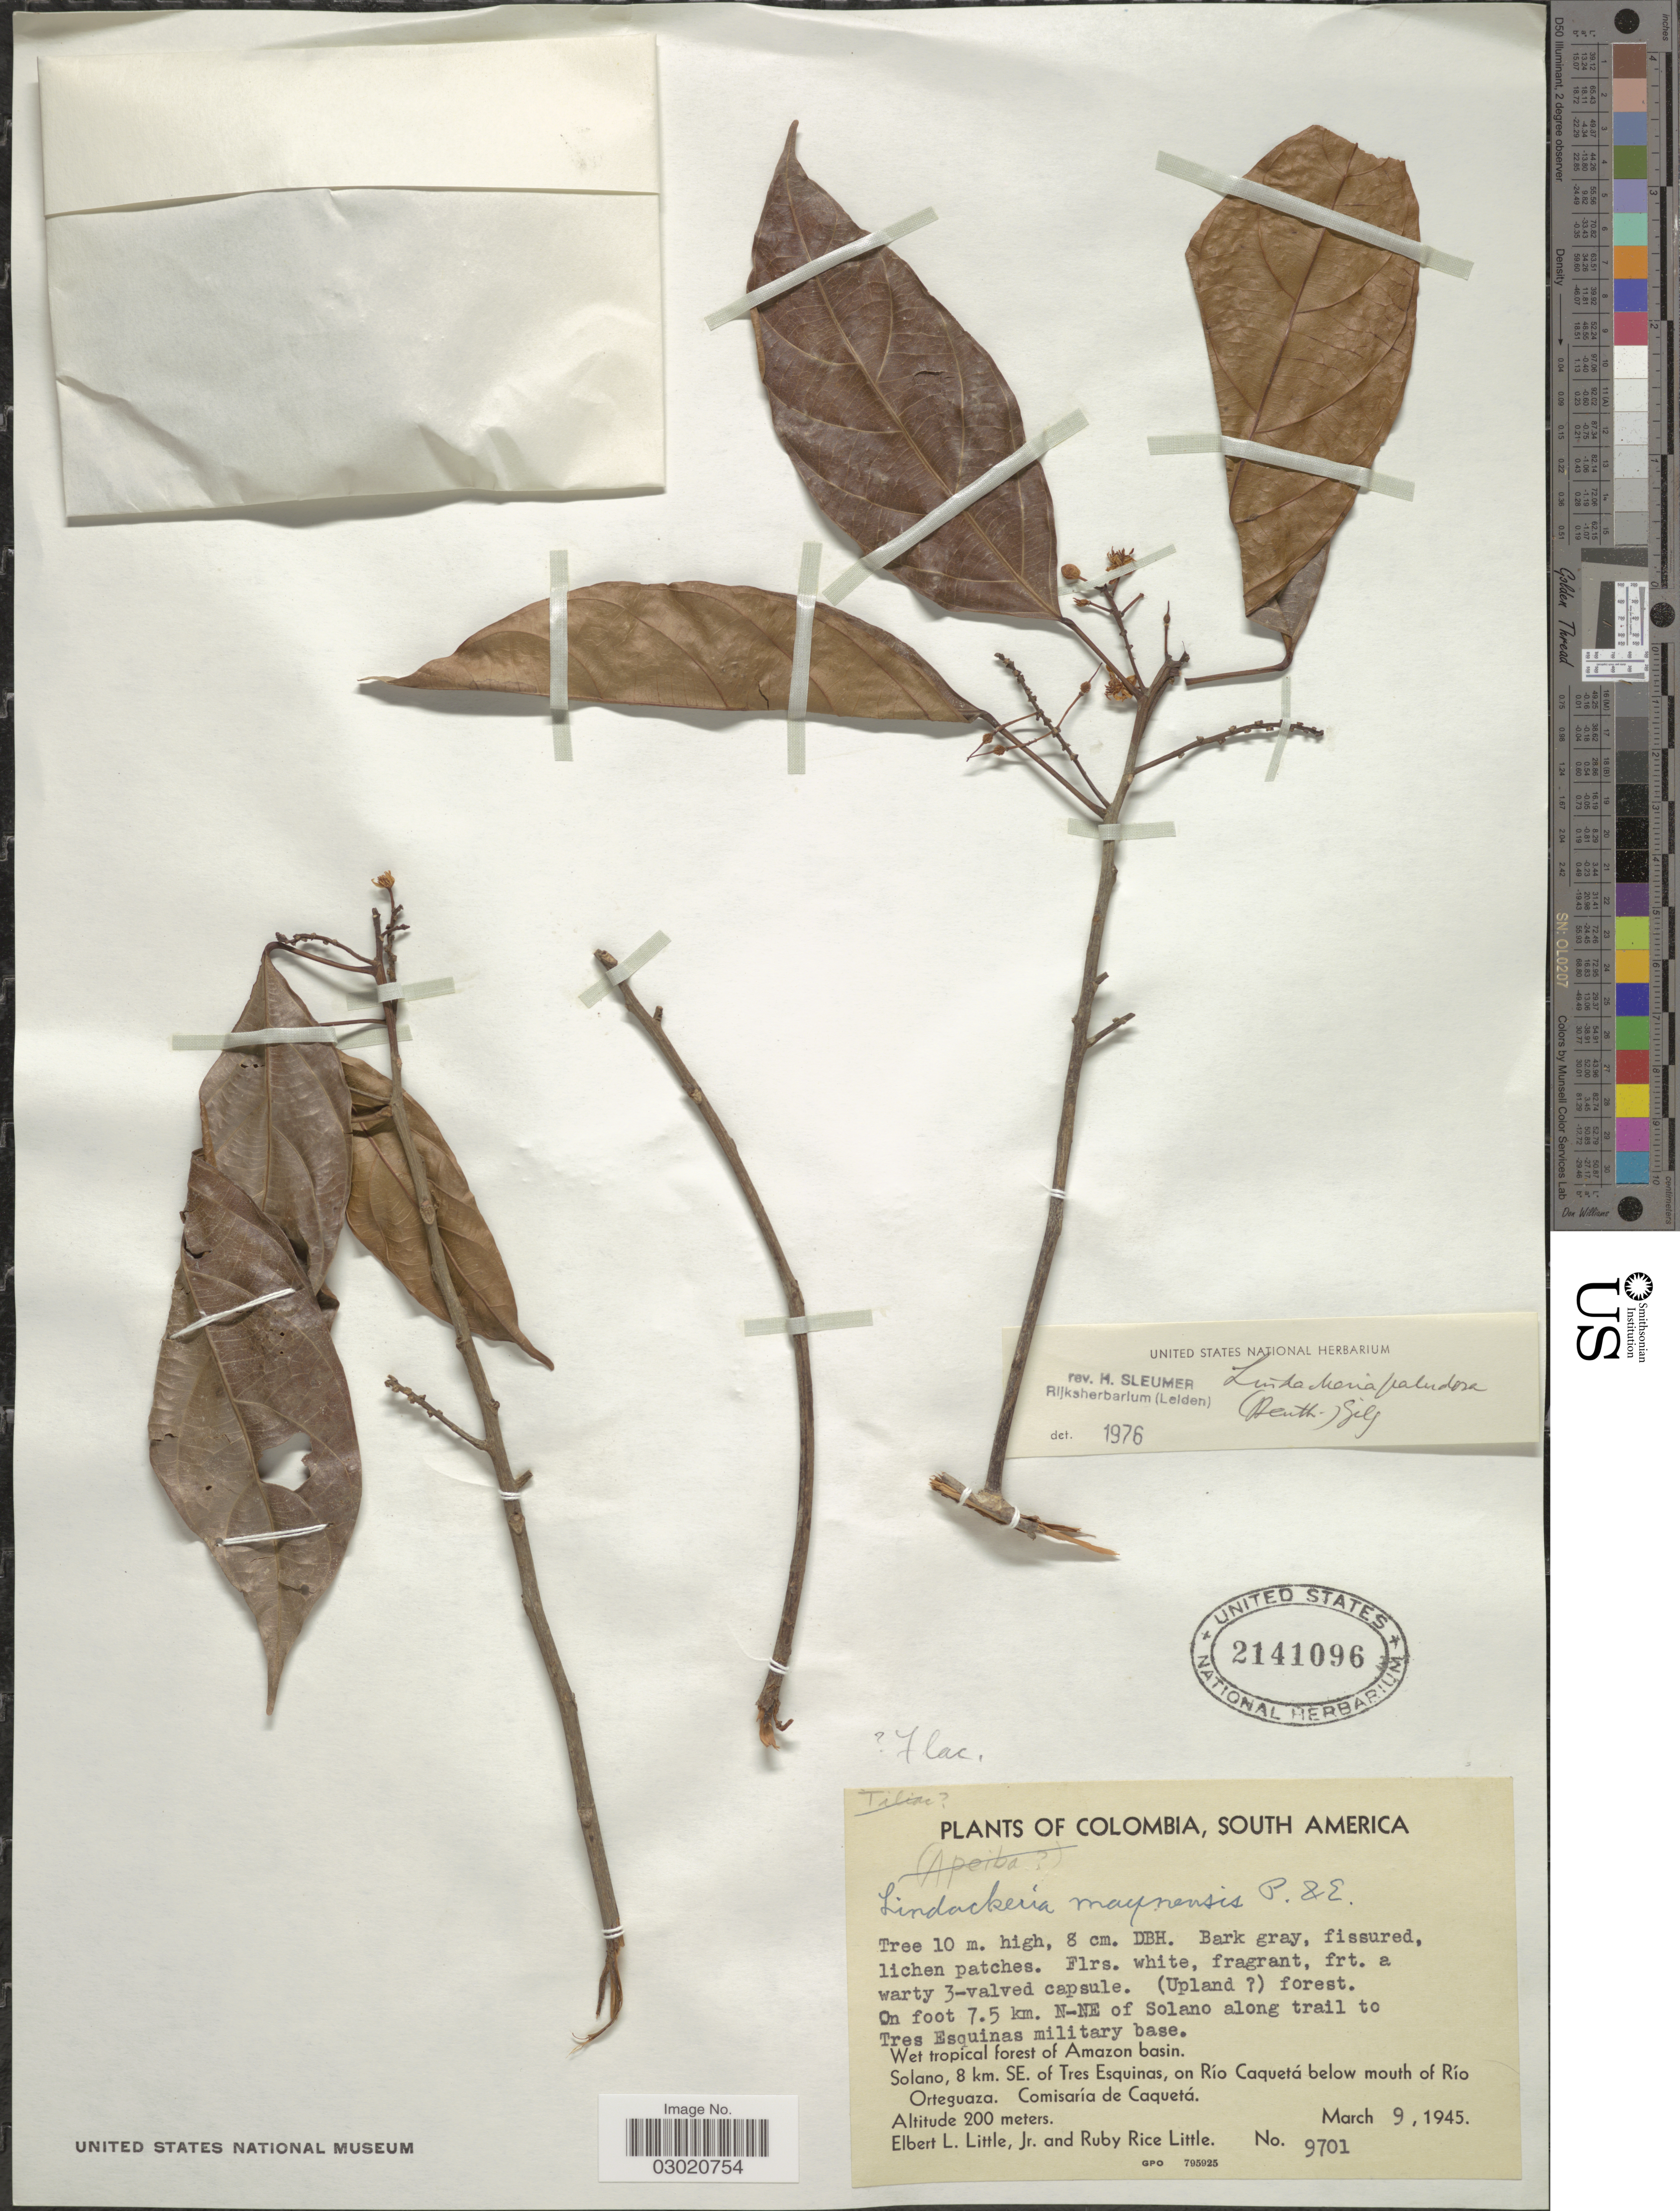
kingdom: Plantae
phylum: Tracheophyta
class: Magnoliopsida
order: Malpighiales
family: Achariaceae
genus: Lindackeria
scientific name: Lindackeria paludosa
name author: (Benth.) Gilg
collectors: E. L. Little & R. R. Little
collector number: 9701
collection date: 1945-03-09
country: Colombia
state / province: Caquetá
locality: On foot 7.5 km. N-NE of Solano along trail to Tres Esquinas military base, Solano, 8 km. SE. of Tres Esquinas, on Río Caquetá below mouth of Río Orteguaza, Comisaría de Caquetá.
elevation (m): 200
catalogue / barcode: US 2141096